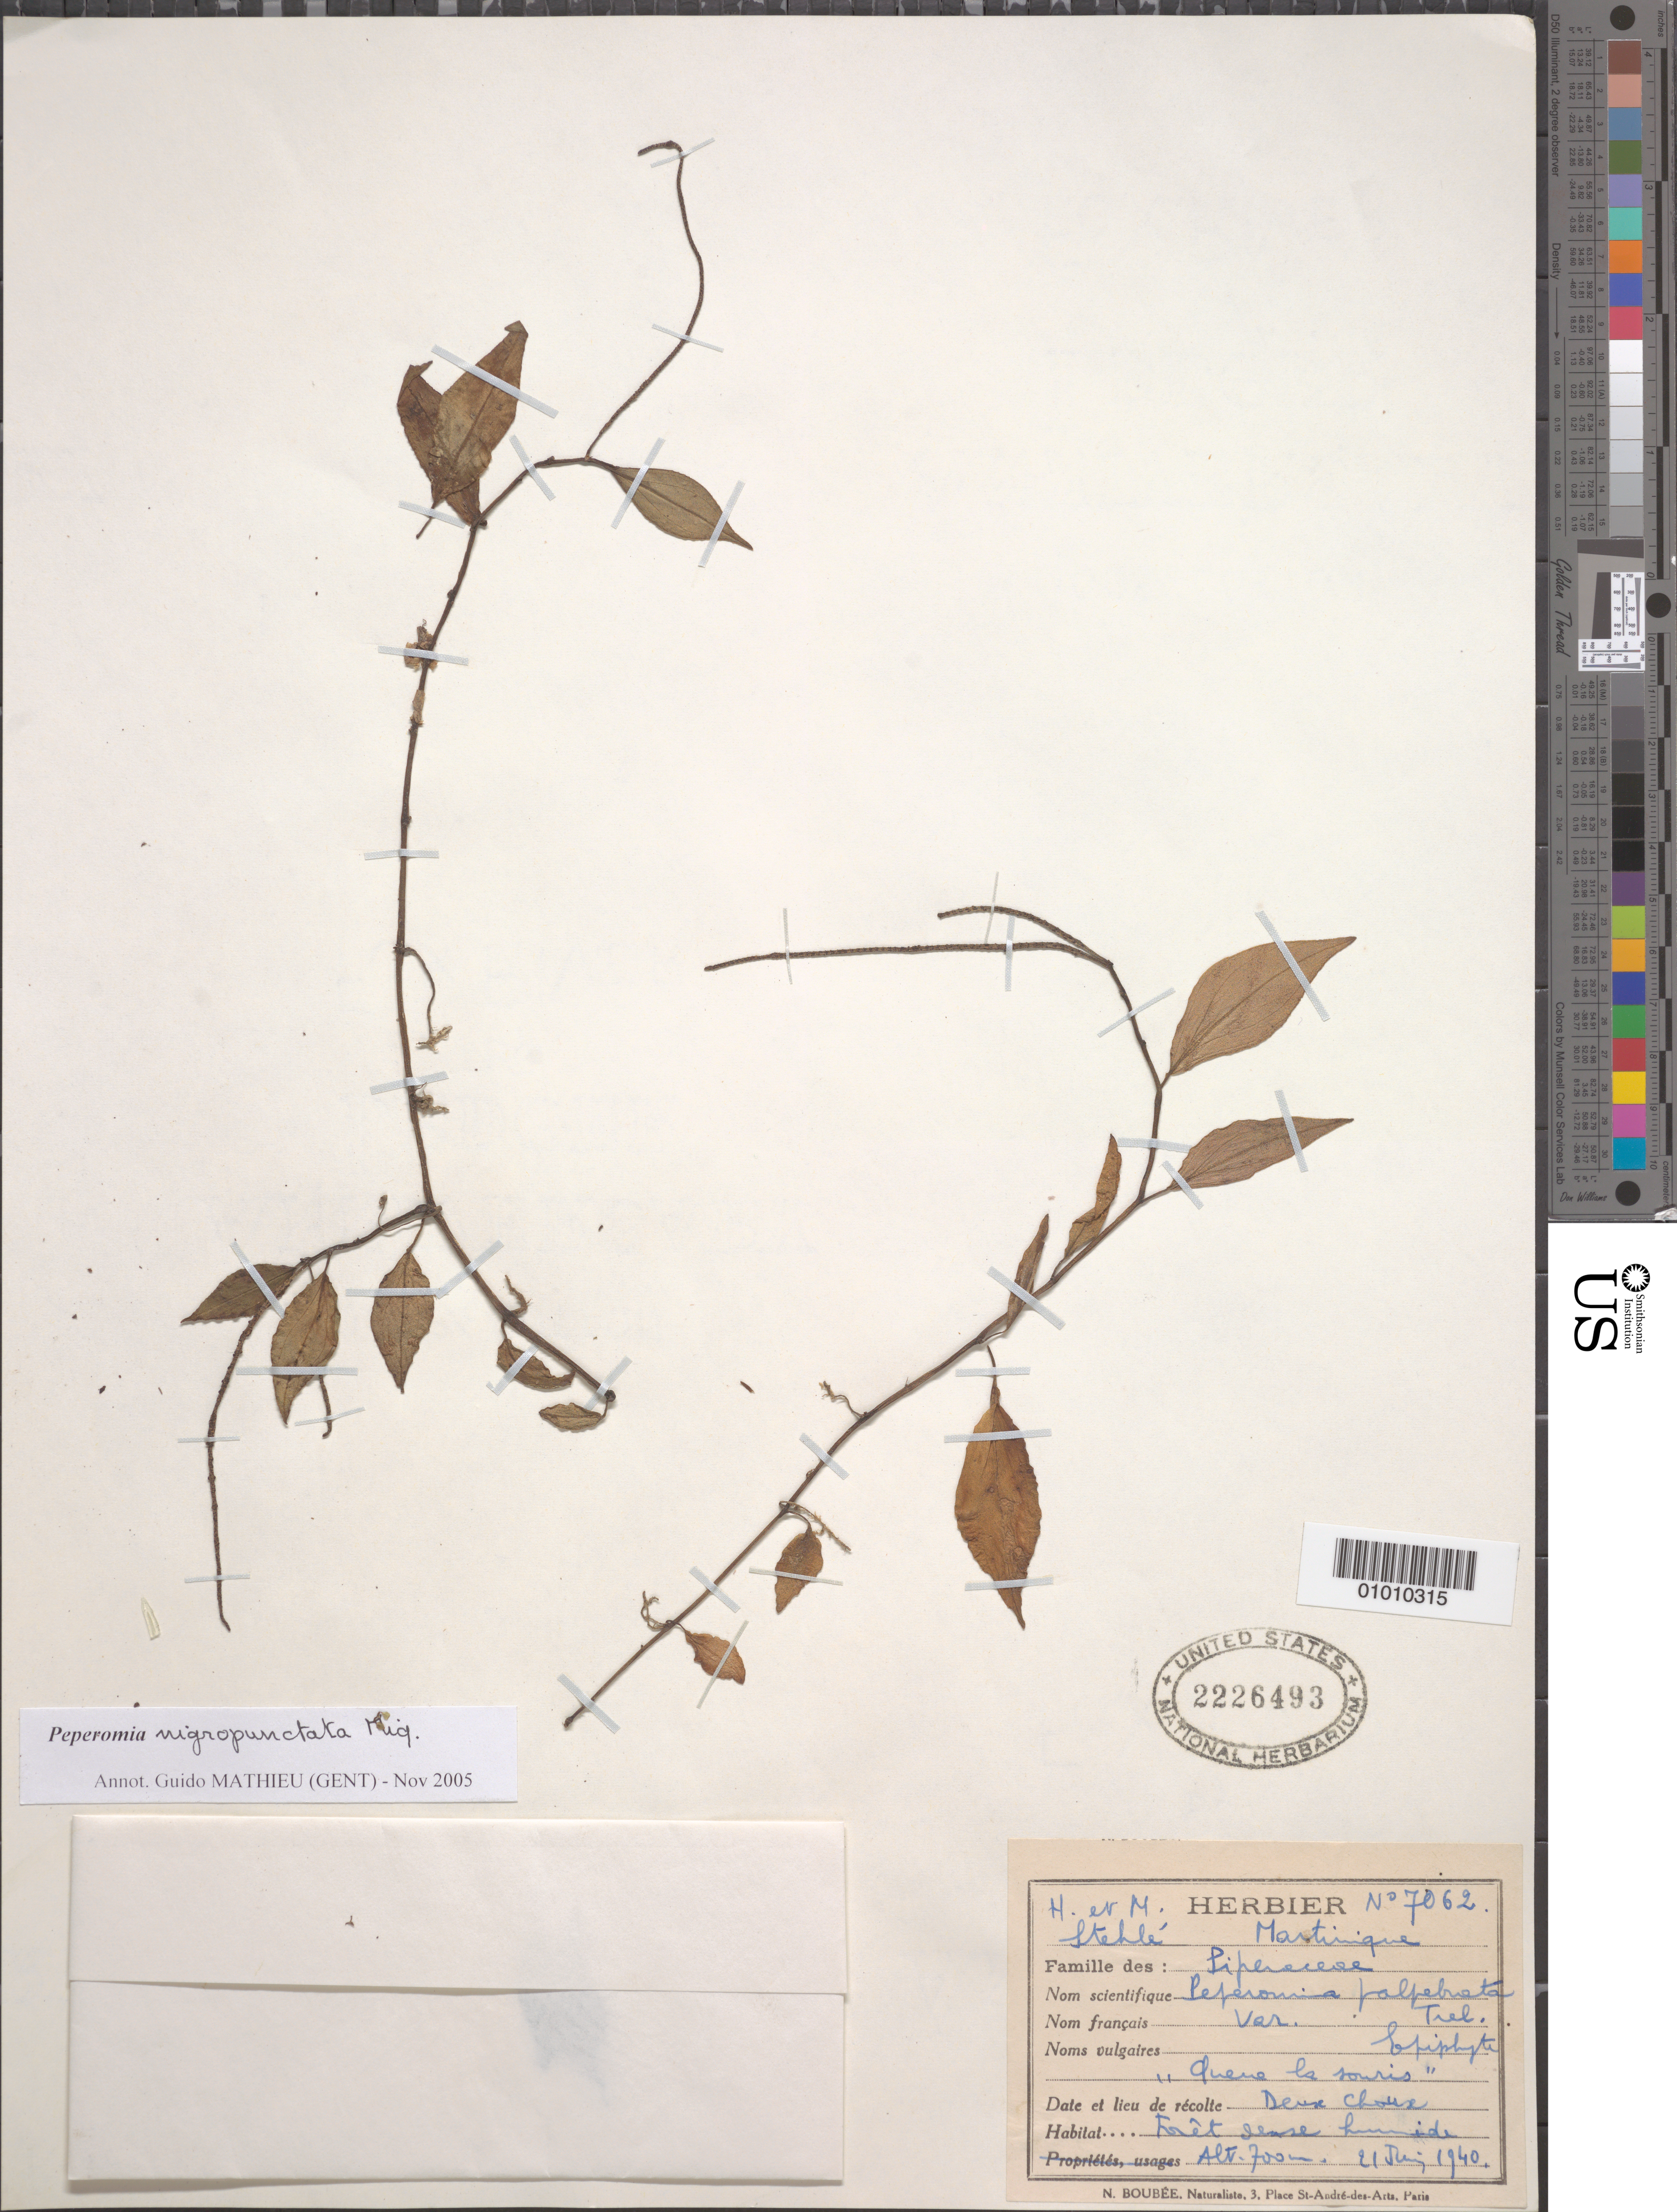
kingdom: Plantae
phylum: Tracheophyta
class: Magnoliopsida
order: Piperales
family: Piperaceae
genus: Peperomia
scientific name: Peperomia nigropunctata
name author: Miq.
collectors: H. Stehlé & M. Stehlé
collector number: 7062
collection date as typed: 21 Jun 1940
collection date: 1940-06-21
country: Martinique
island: Martinique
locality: dense humid forest.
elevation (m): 700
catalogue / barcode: US 2226493